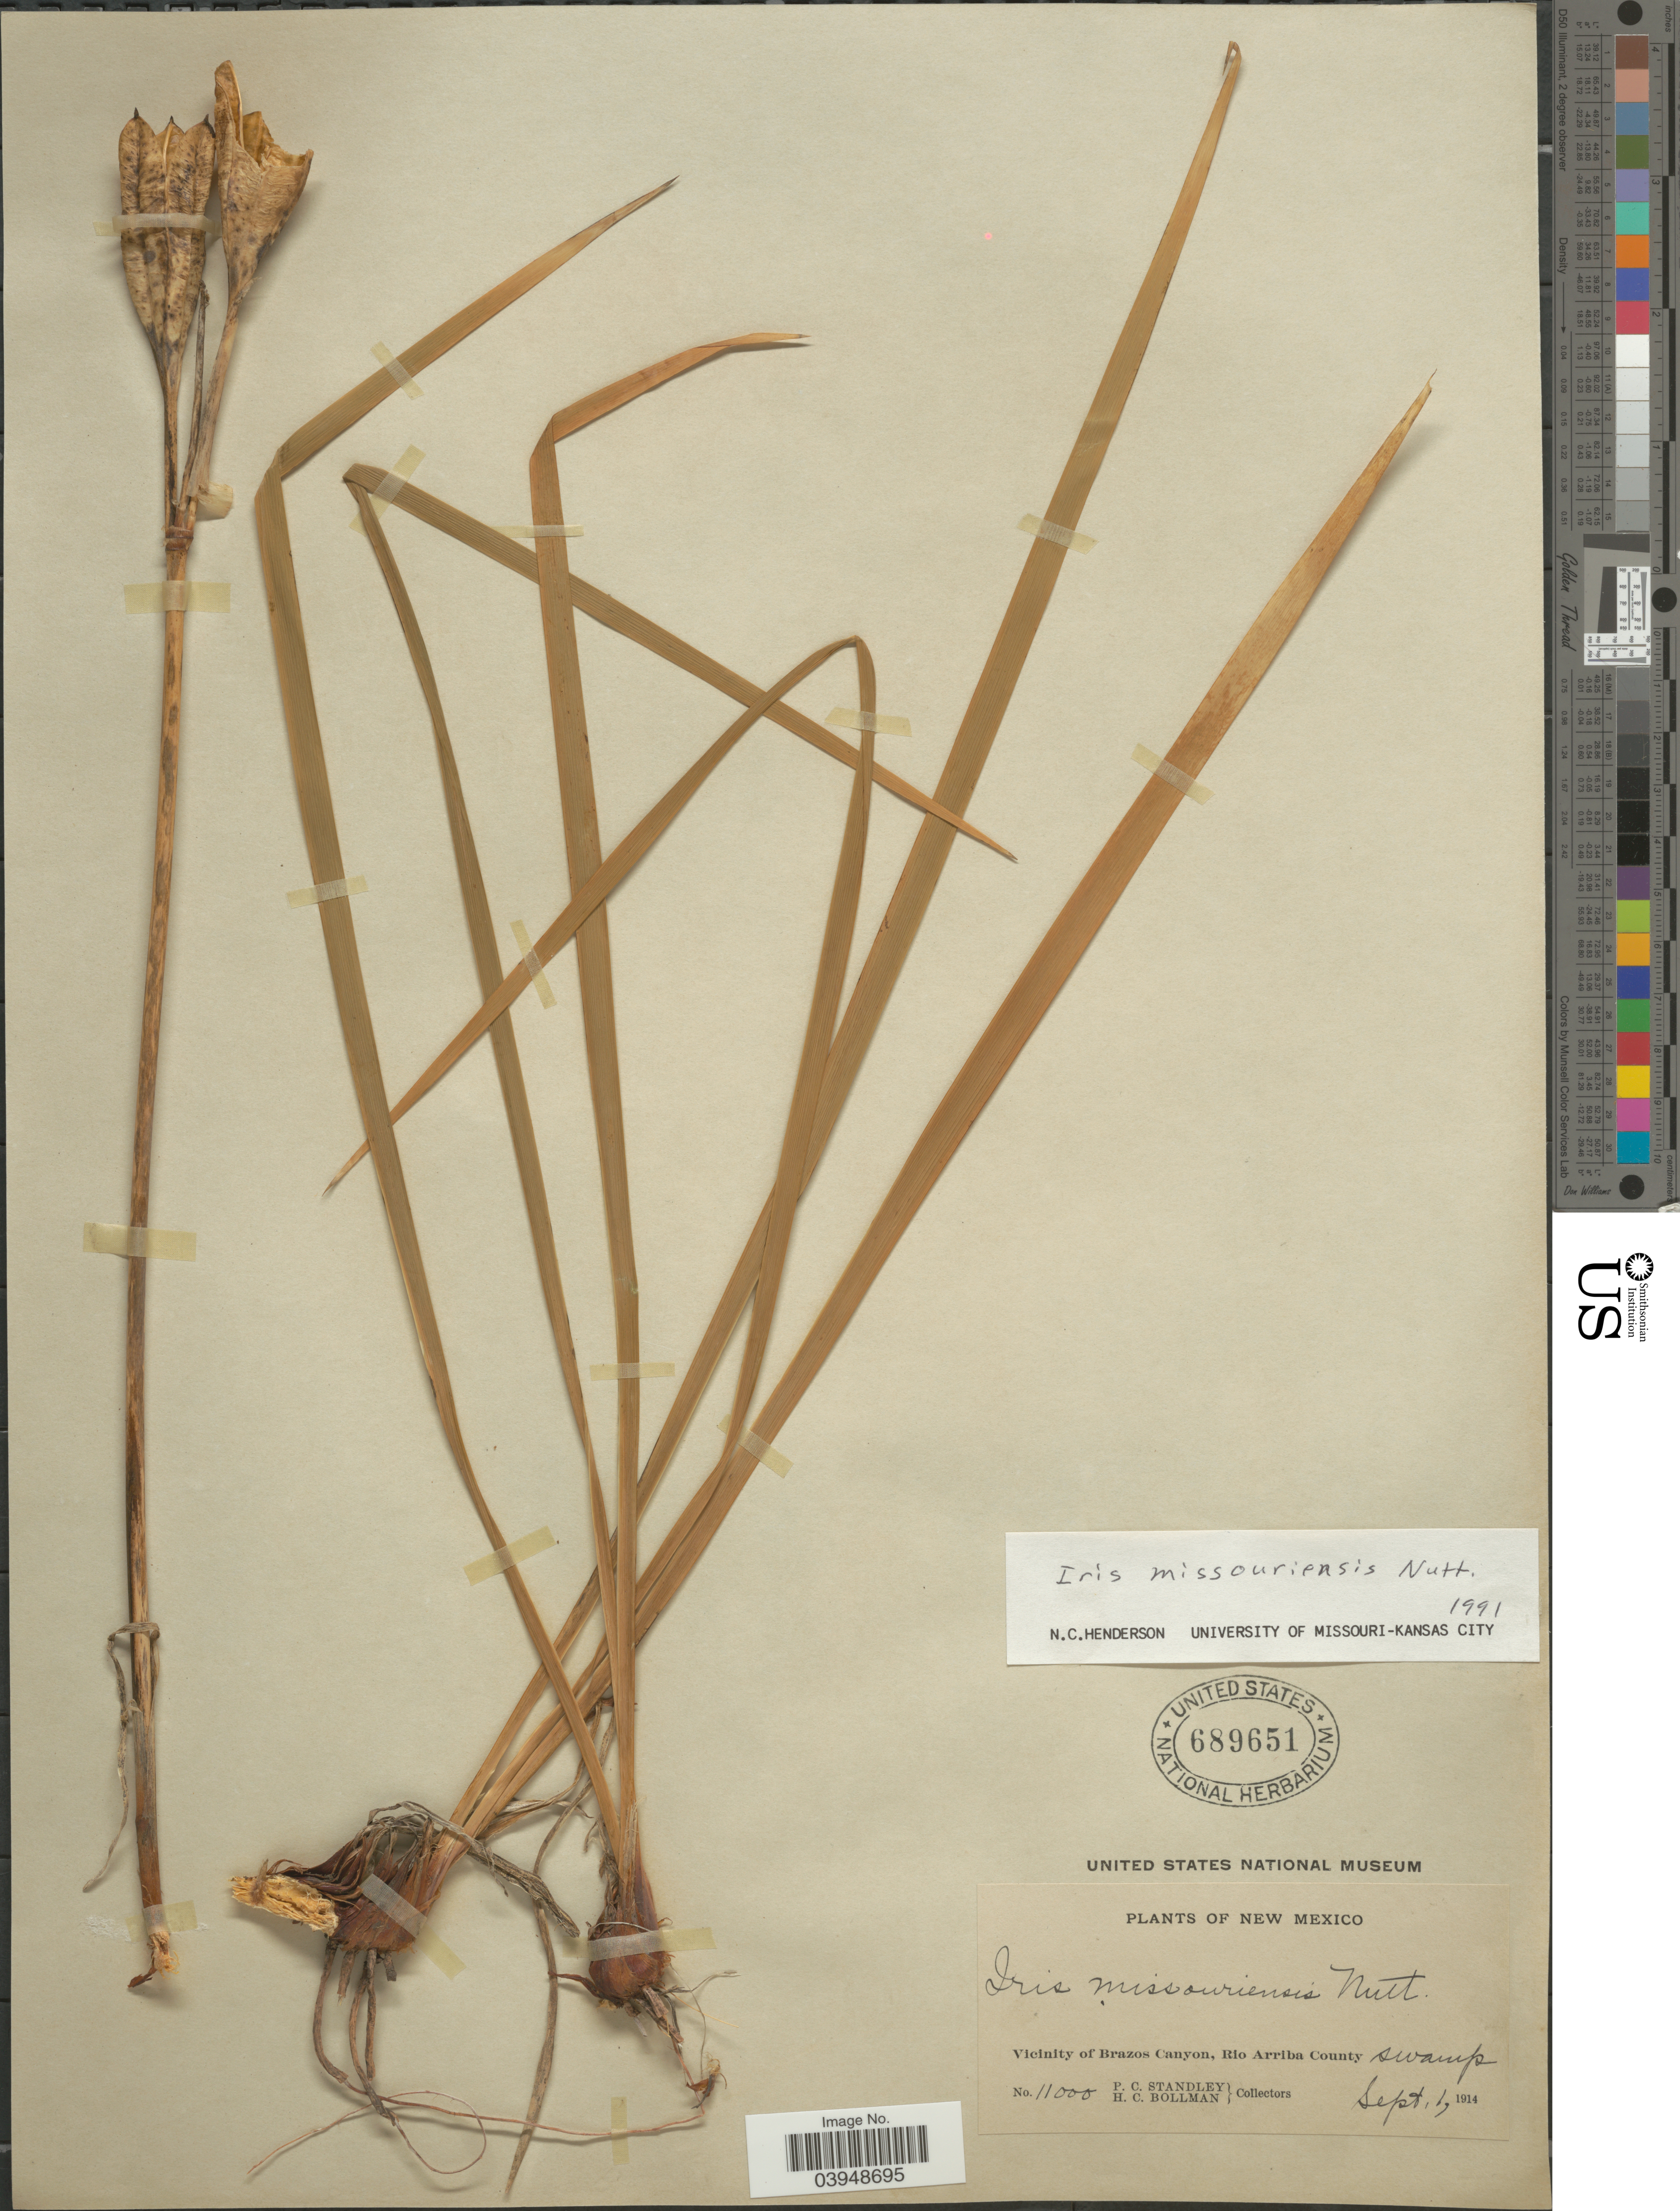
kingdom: Plantae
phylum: Tracheophyta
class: Liliopsida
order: Asparagales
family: Iridaceae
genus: Iris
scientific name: Iris missouriensis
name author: Nutt.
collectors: P. C. Standley & H. C. Bollman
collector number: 11000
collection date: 1914-09-01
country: United States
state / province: New Mexico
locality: Vicinity of Brazos Canyon, Rio Arriba County swamp.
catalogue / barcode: US 689651